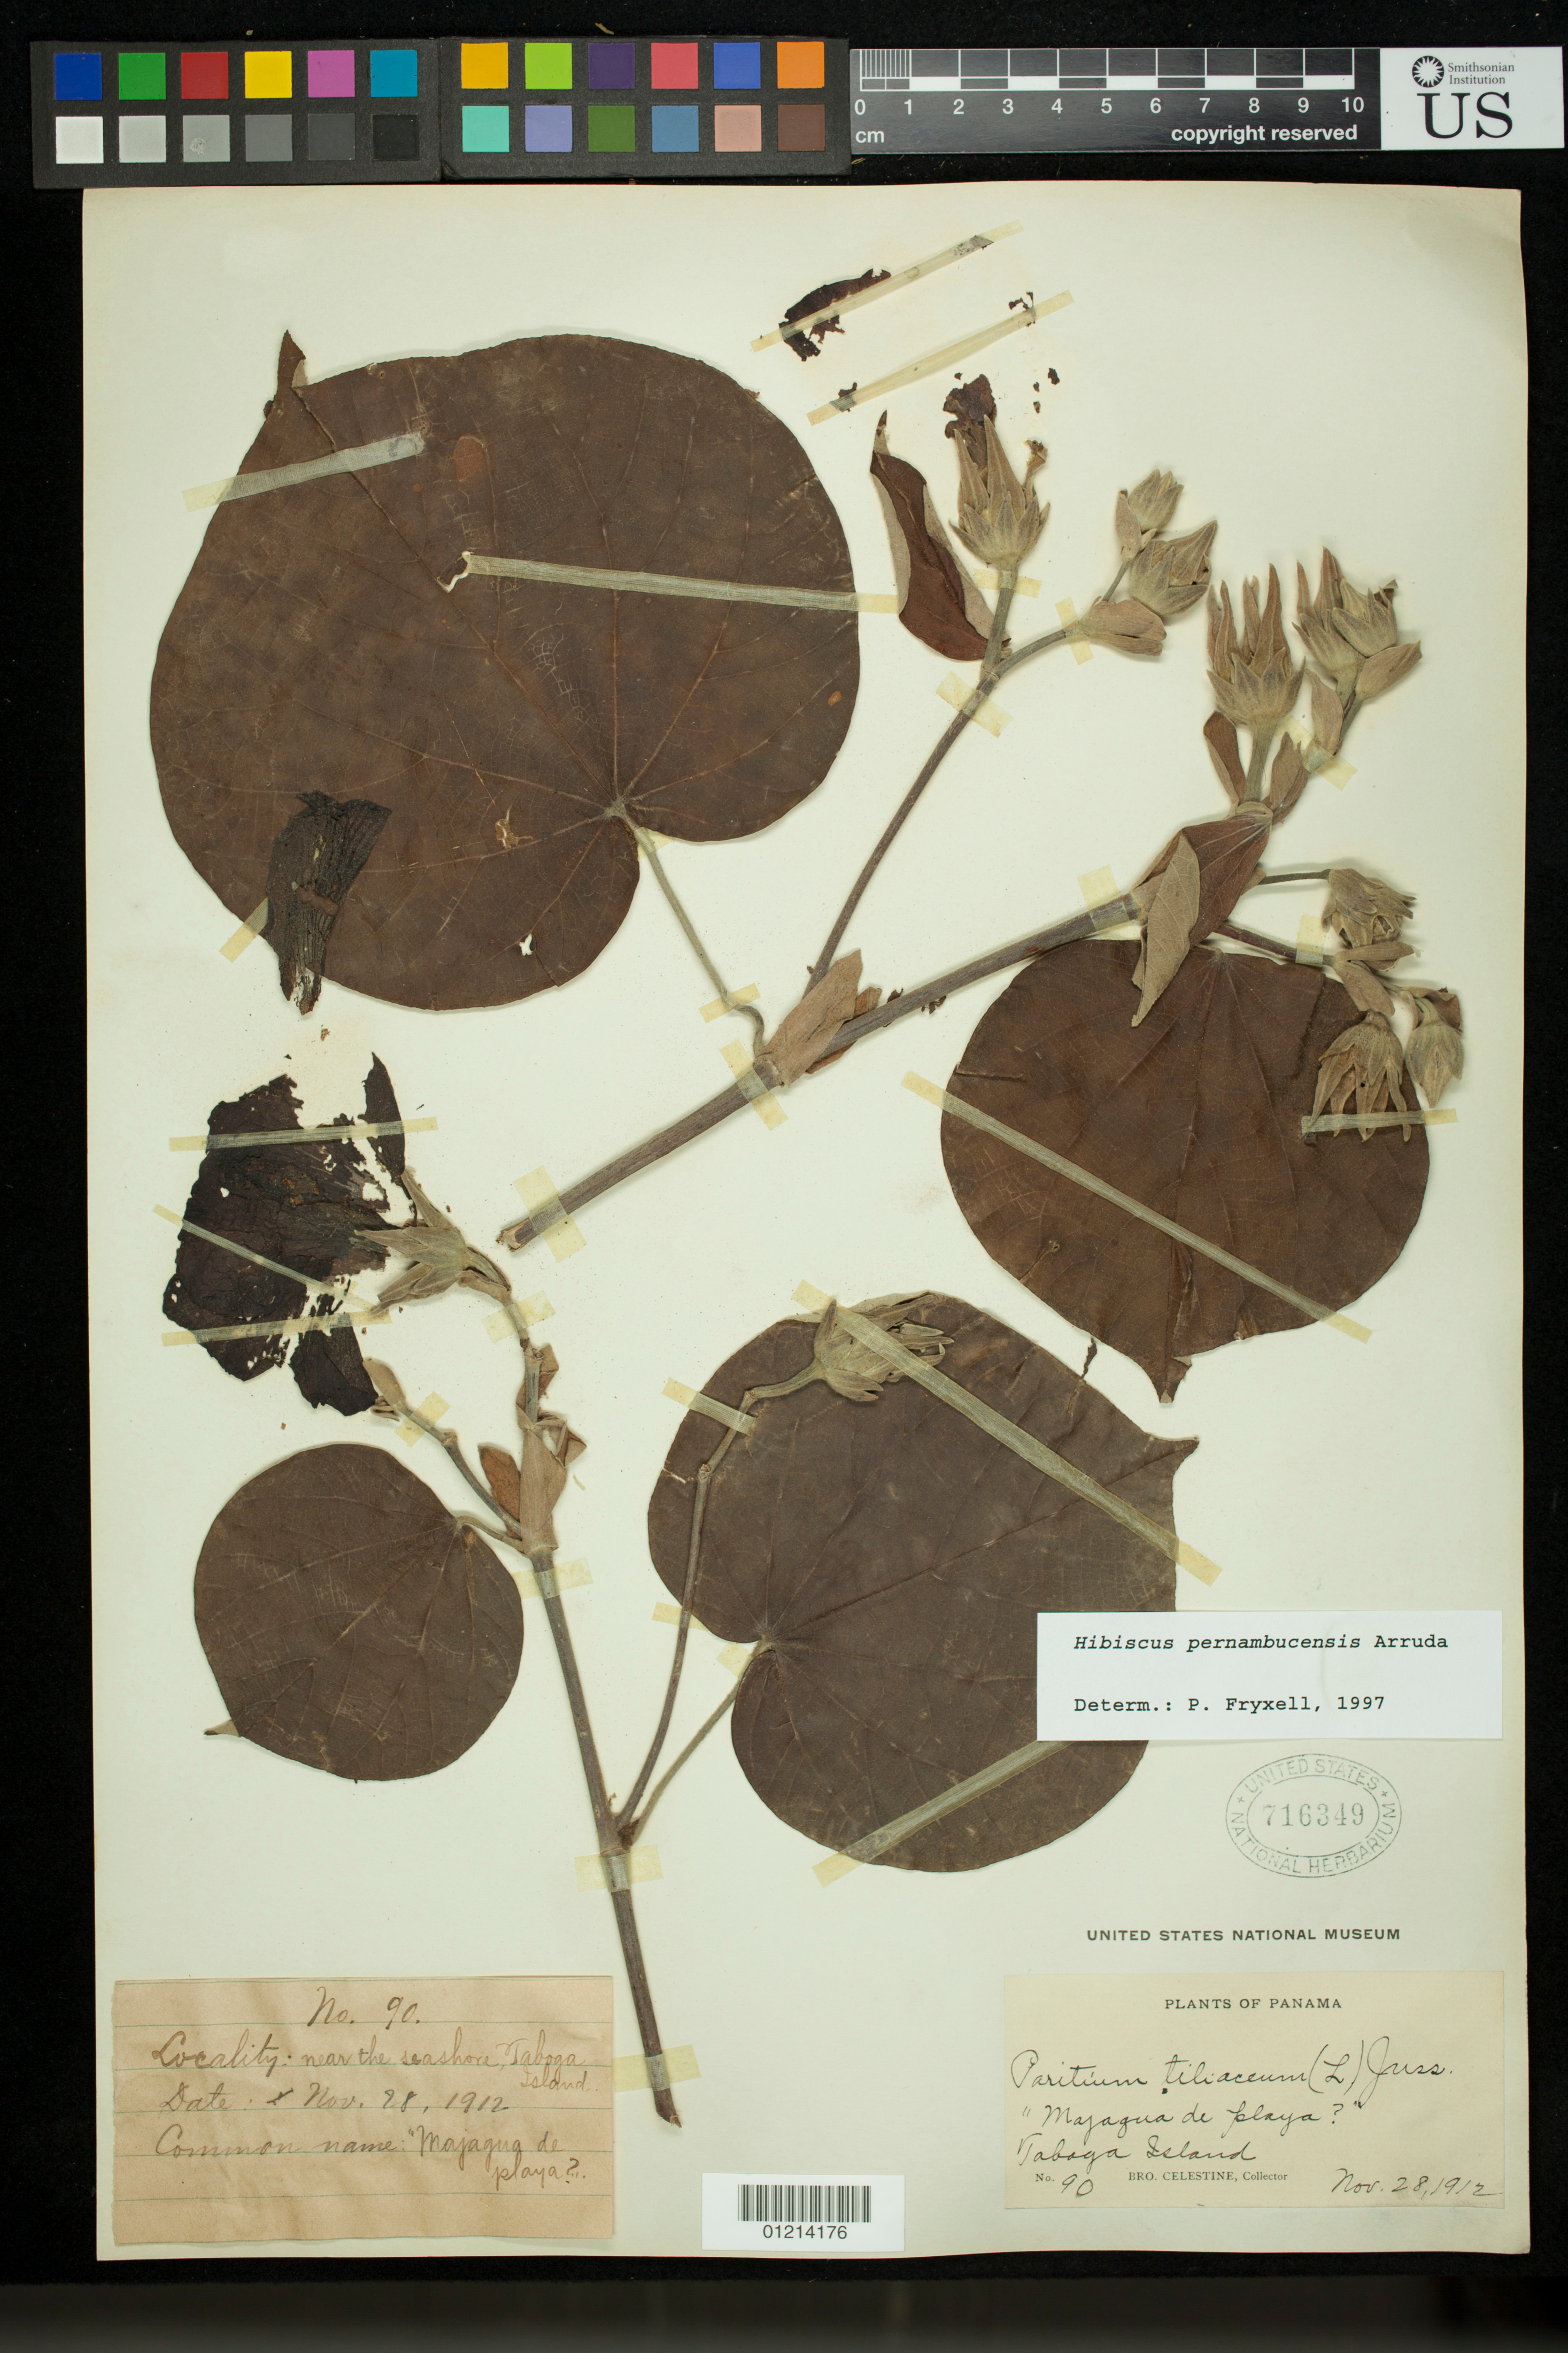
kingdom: Plantae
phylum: Tracheophyta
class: Magnoliopsida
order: Malvales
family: Malvaceae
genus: Talipariti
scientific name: Talipariti tiliaceum var. tiliaceum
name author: (L.) Fryxell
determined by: Dorr, Laurence J., Curator (BOT), Smithsonian Institution - National Museum of Natural History (UNITED STATES)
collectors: B. Celestine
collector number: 90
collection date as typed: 28 Nov 1912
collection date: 1912-11-28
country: Panama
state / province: Panamá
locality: Near the seashore, Toboga Island.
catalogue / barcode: US 716349